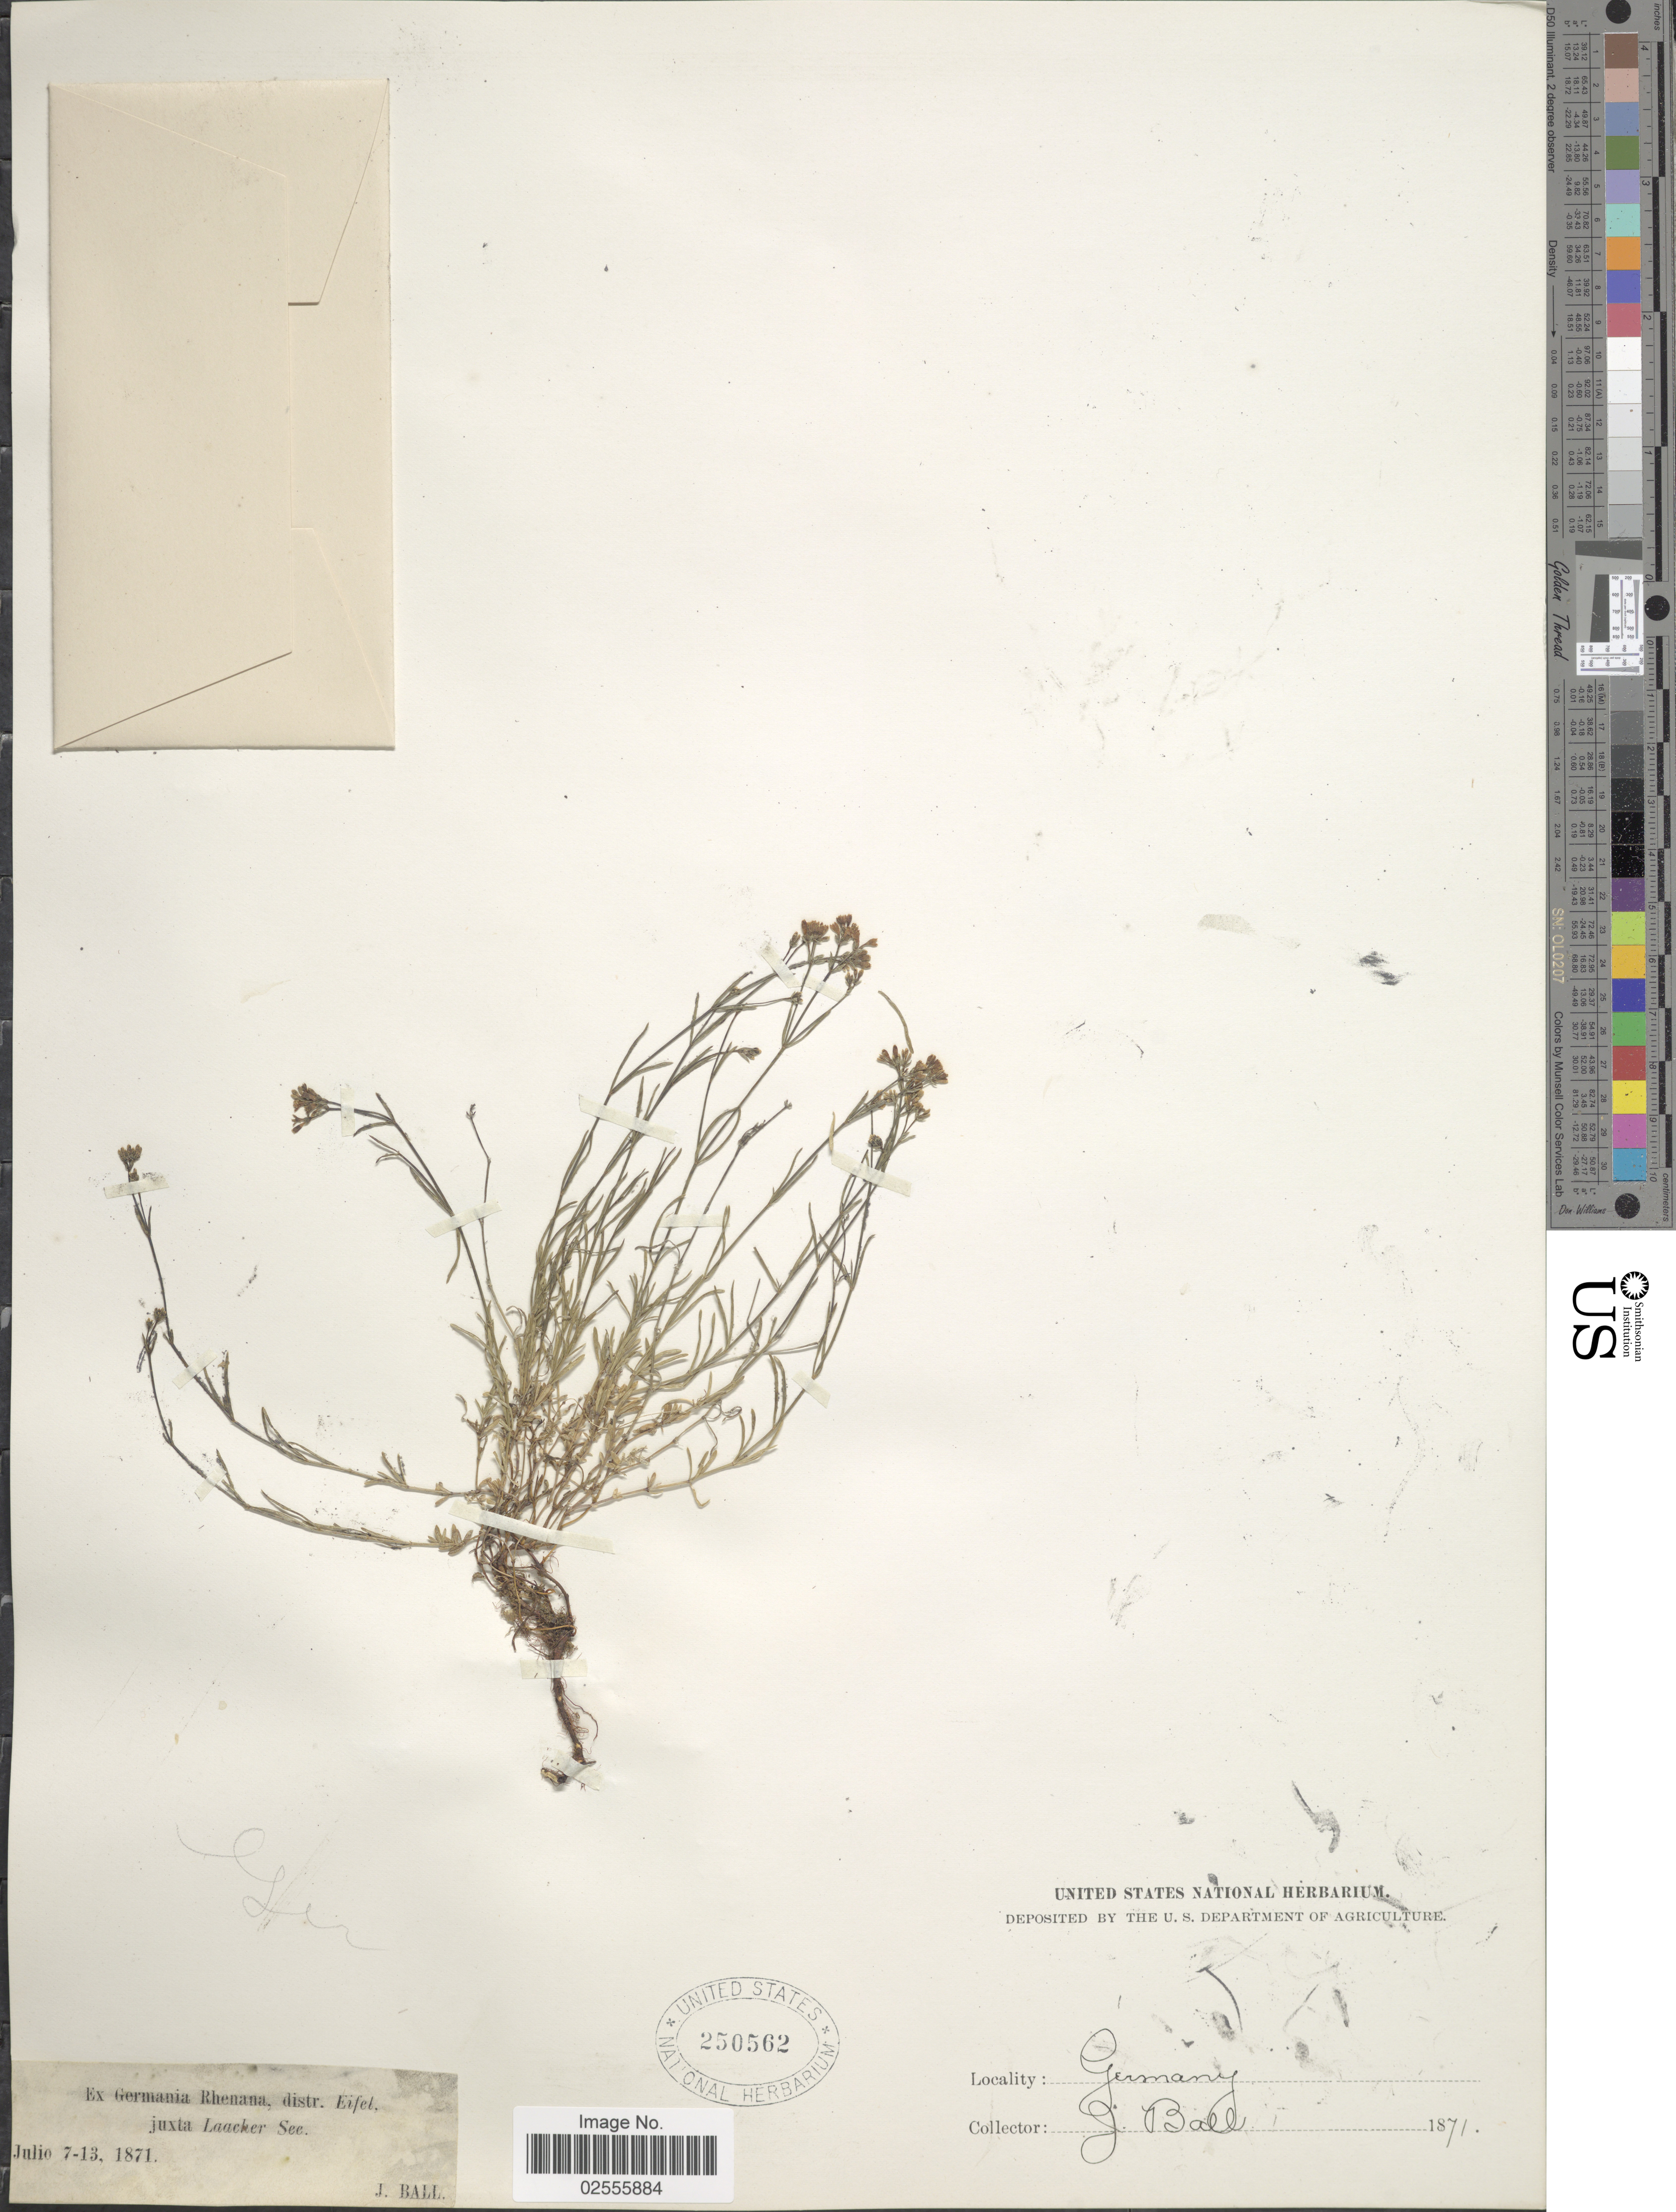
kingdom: Plantae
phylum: Tracheophyta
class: Magnoliopsida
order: Gentianales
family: Rubiaceae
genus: Asperula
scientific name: Asperula sp.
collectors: J. Ball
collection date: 1871-07-07/1871-07-13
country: Germany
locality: Ex Germania Rhenana, distr. Eifel. juxta Laacker Sec.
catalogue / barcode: US 250562